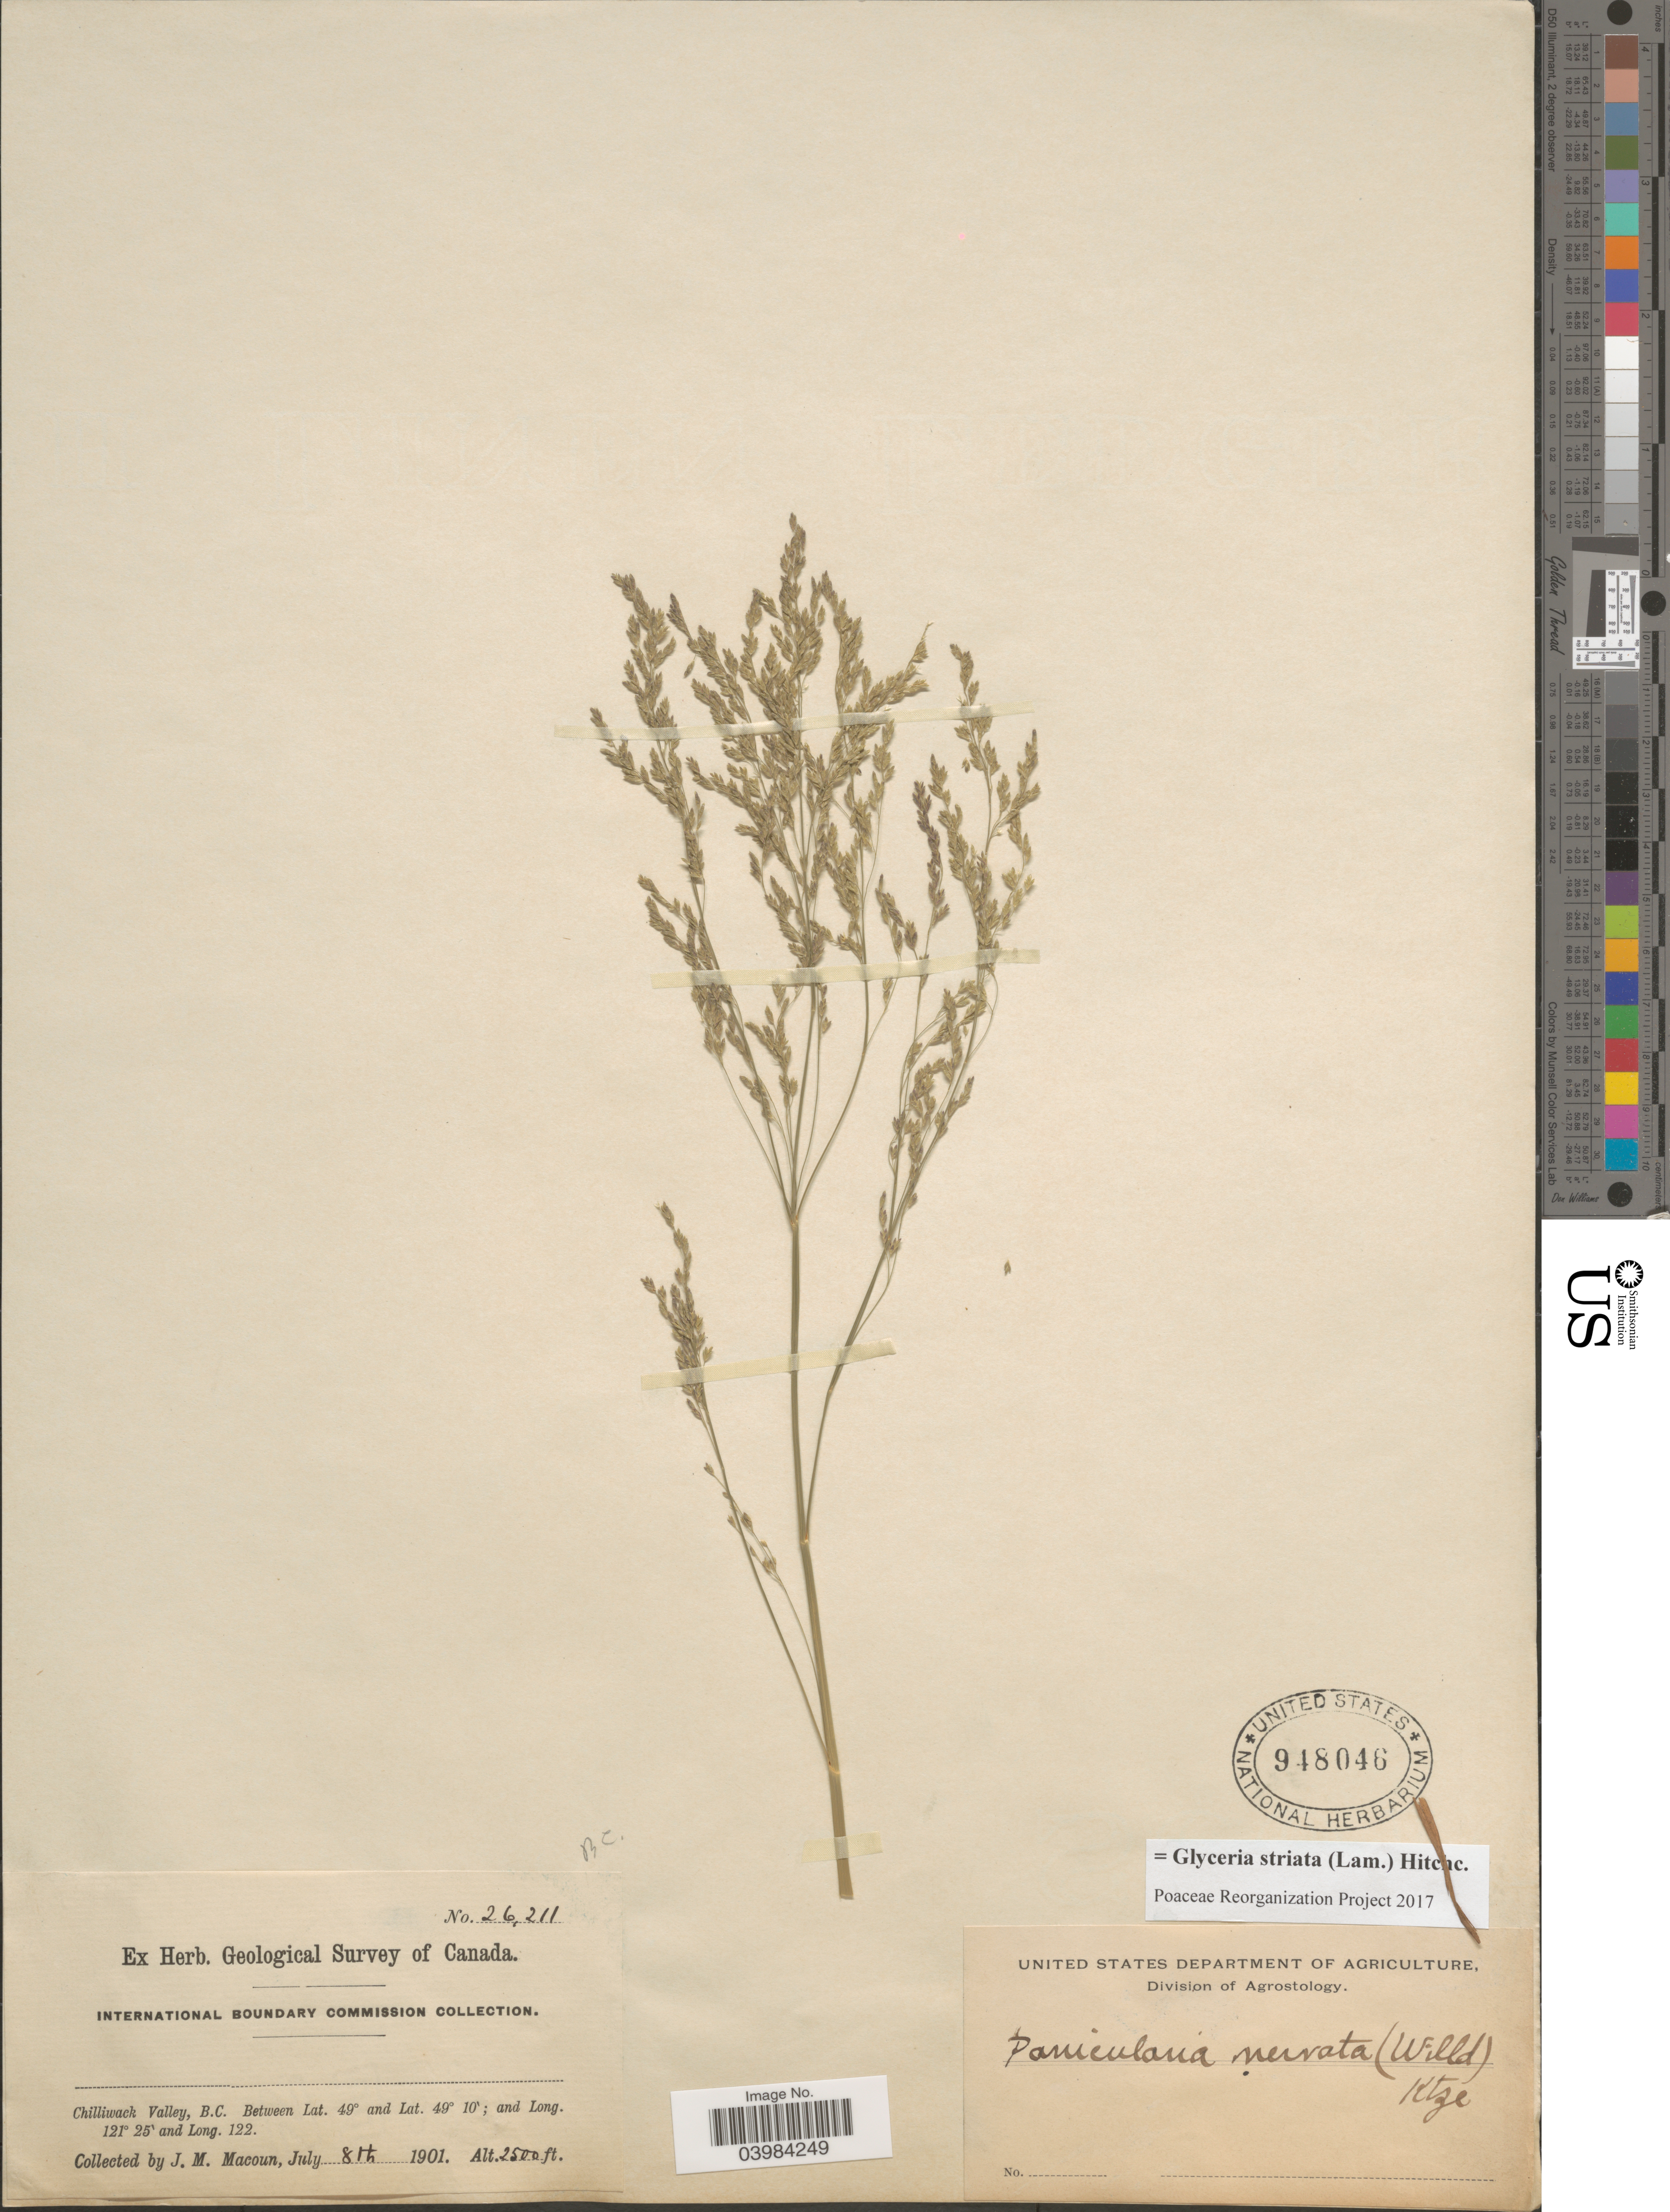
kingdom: Plantae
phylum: Tracheophyta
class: Liliopsida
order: Poales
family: Poaceae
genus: Glyceria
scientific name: Glyceria striata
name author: (Lam.) Hitchc.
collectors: J. M. Macoun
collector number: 26211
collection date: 1901-07-08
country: Canada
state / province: British Columbia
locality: Chilliwack Valley.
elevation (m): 762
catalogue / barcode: US 948046